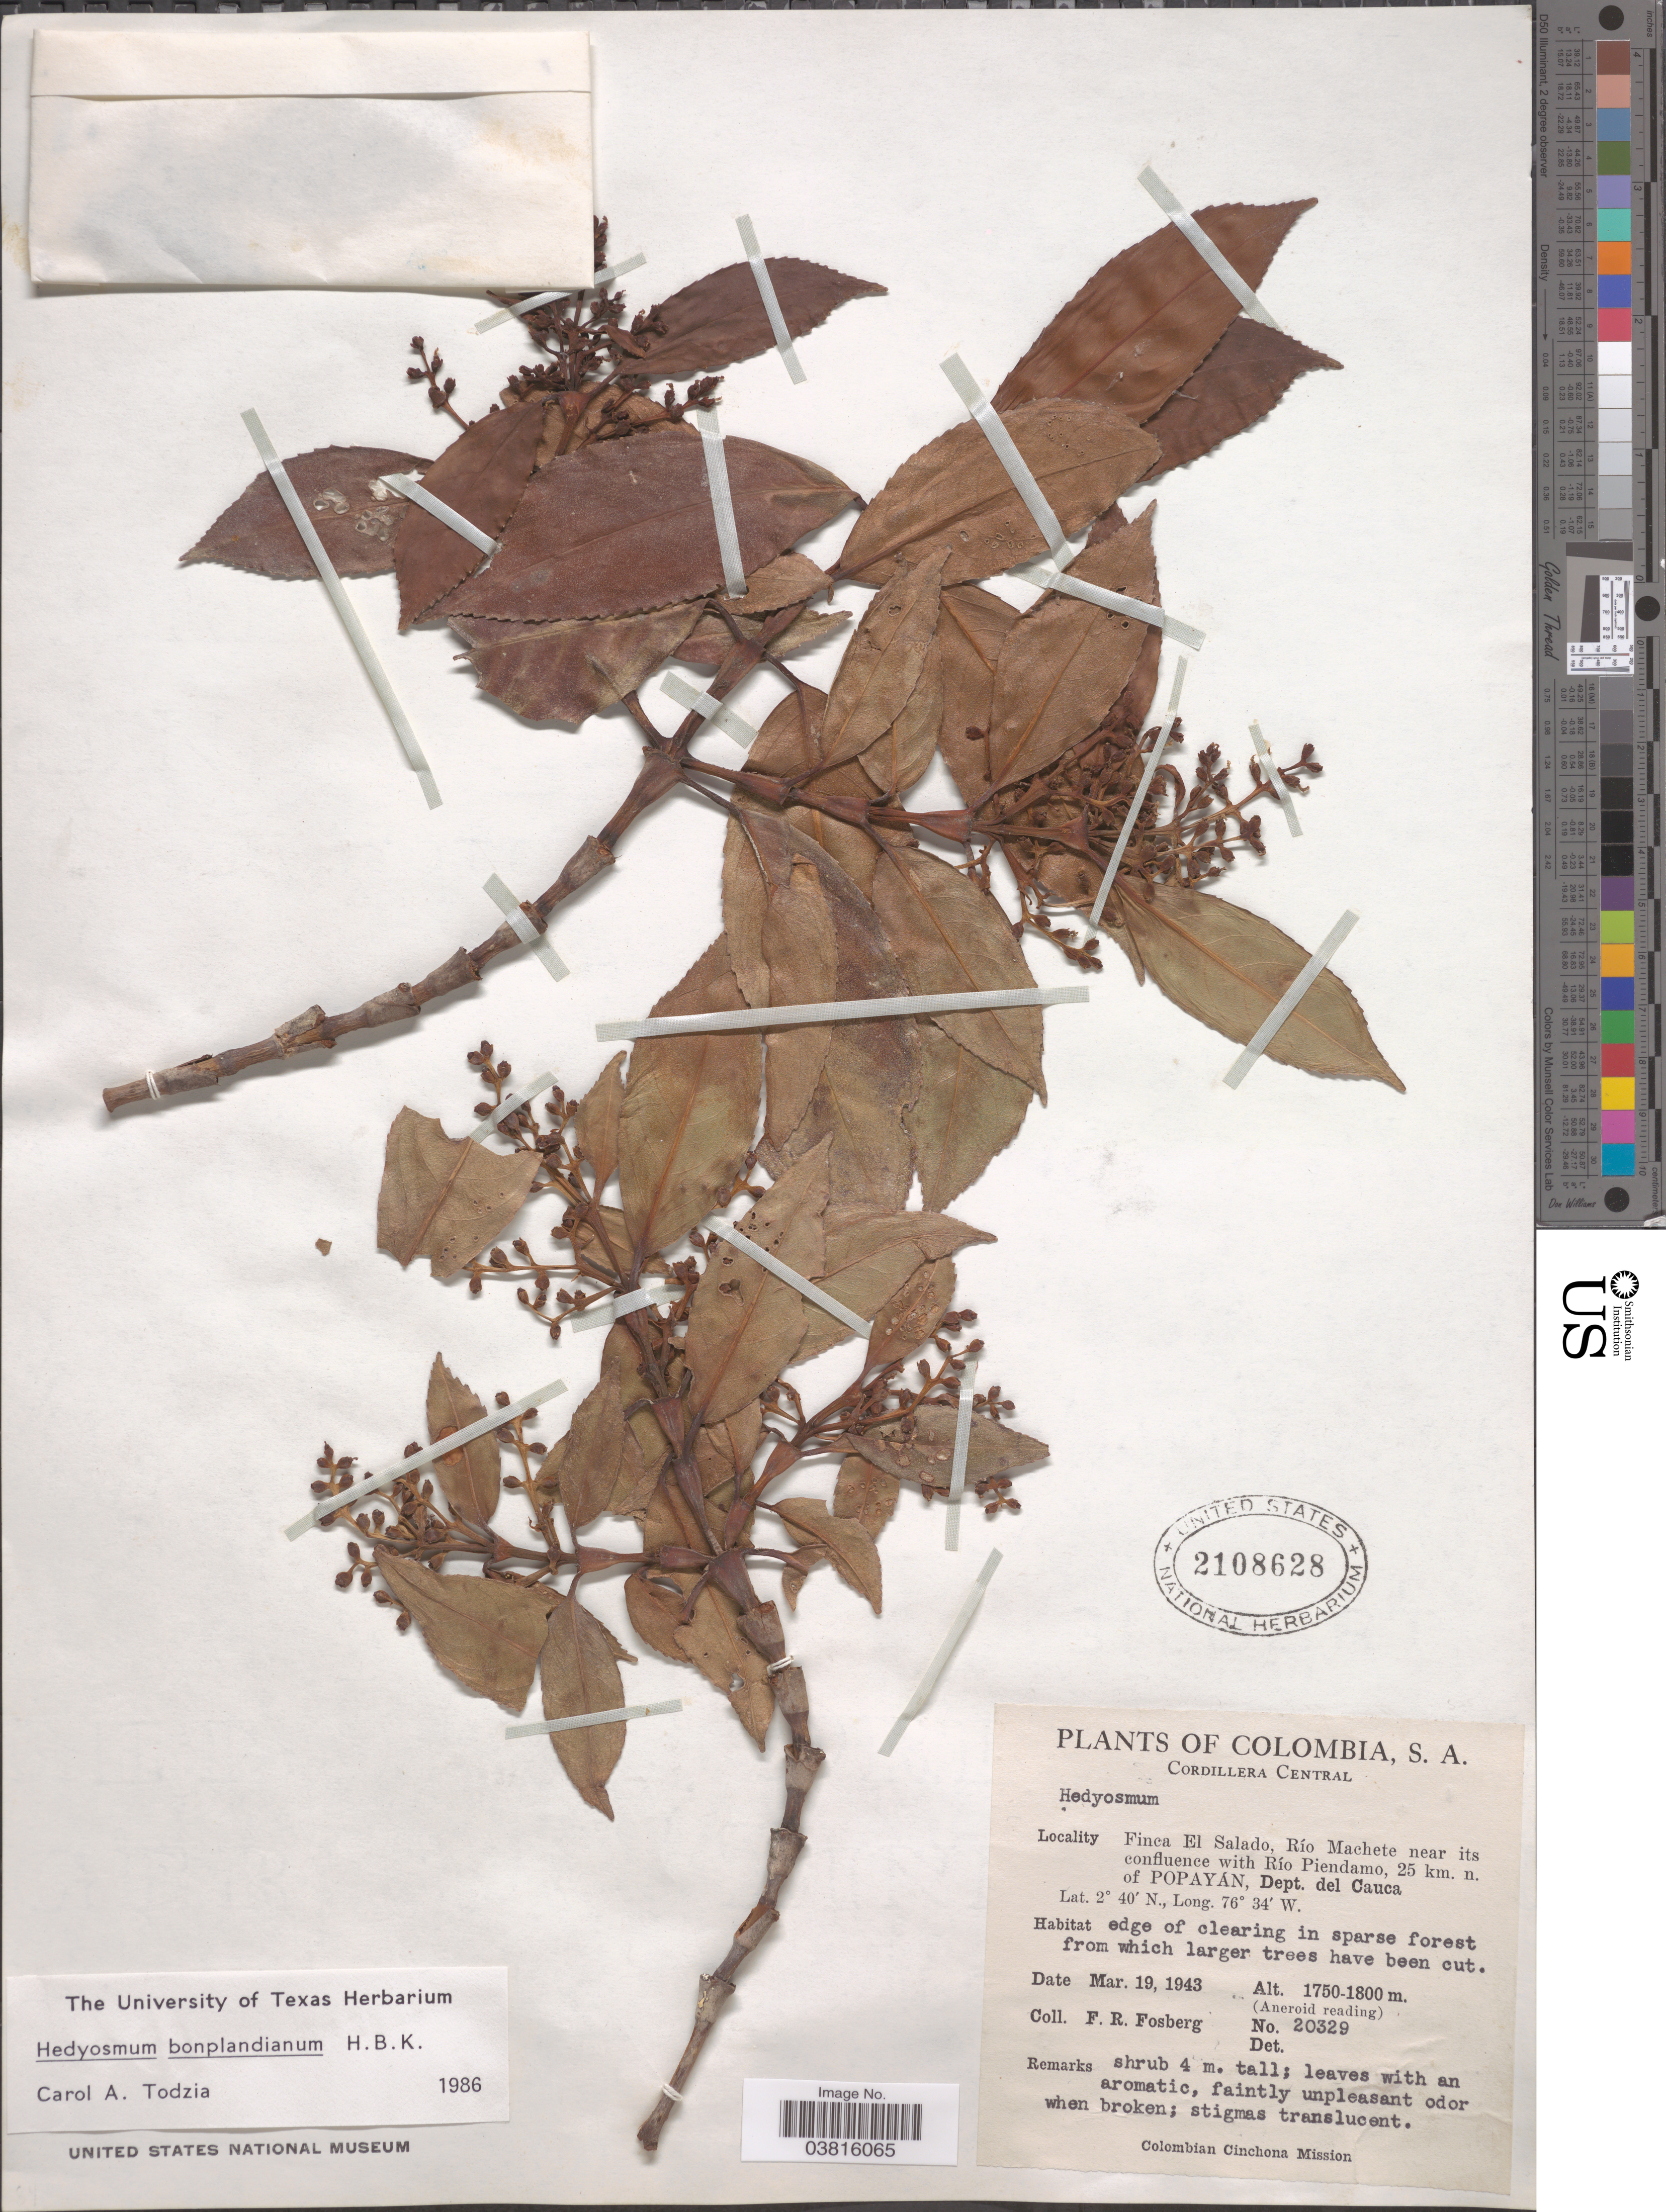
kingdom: Plantae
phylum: Tracheophyta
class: Magnoliopsida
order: Chloranthales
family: Chloranthaceae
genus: Hedyosmum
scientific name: Hedyosmum bonplandianum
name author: Kunth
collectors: F. R. Fosberg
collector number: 20329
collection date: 1943-03-19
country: Colombia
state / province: Cauca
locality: Cordillera Central. Finca El Salado, Río Machete near its confluence with Río Piendamo, 25 km. n. of Popayán, Dept. del Cauca.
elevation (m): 1750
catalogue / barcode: US 2108628